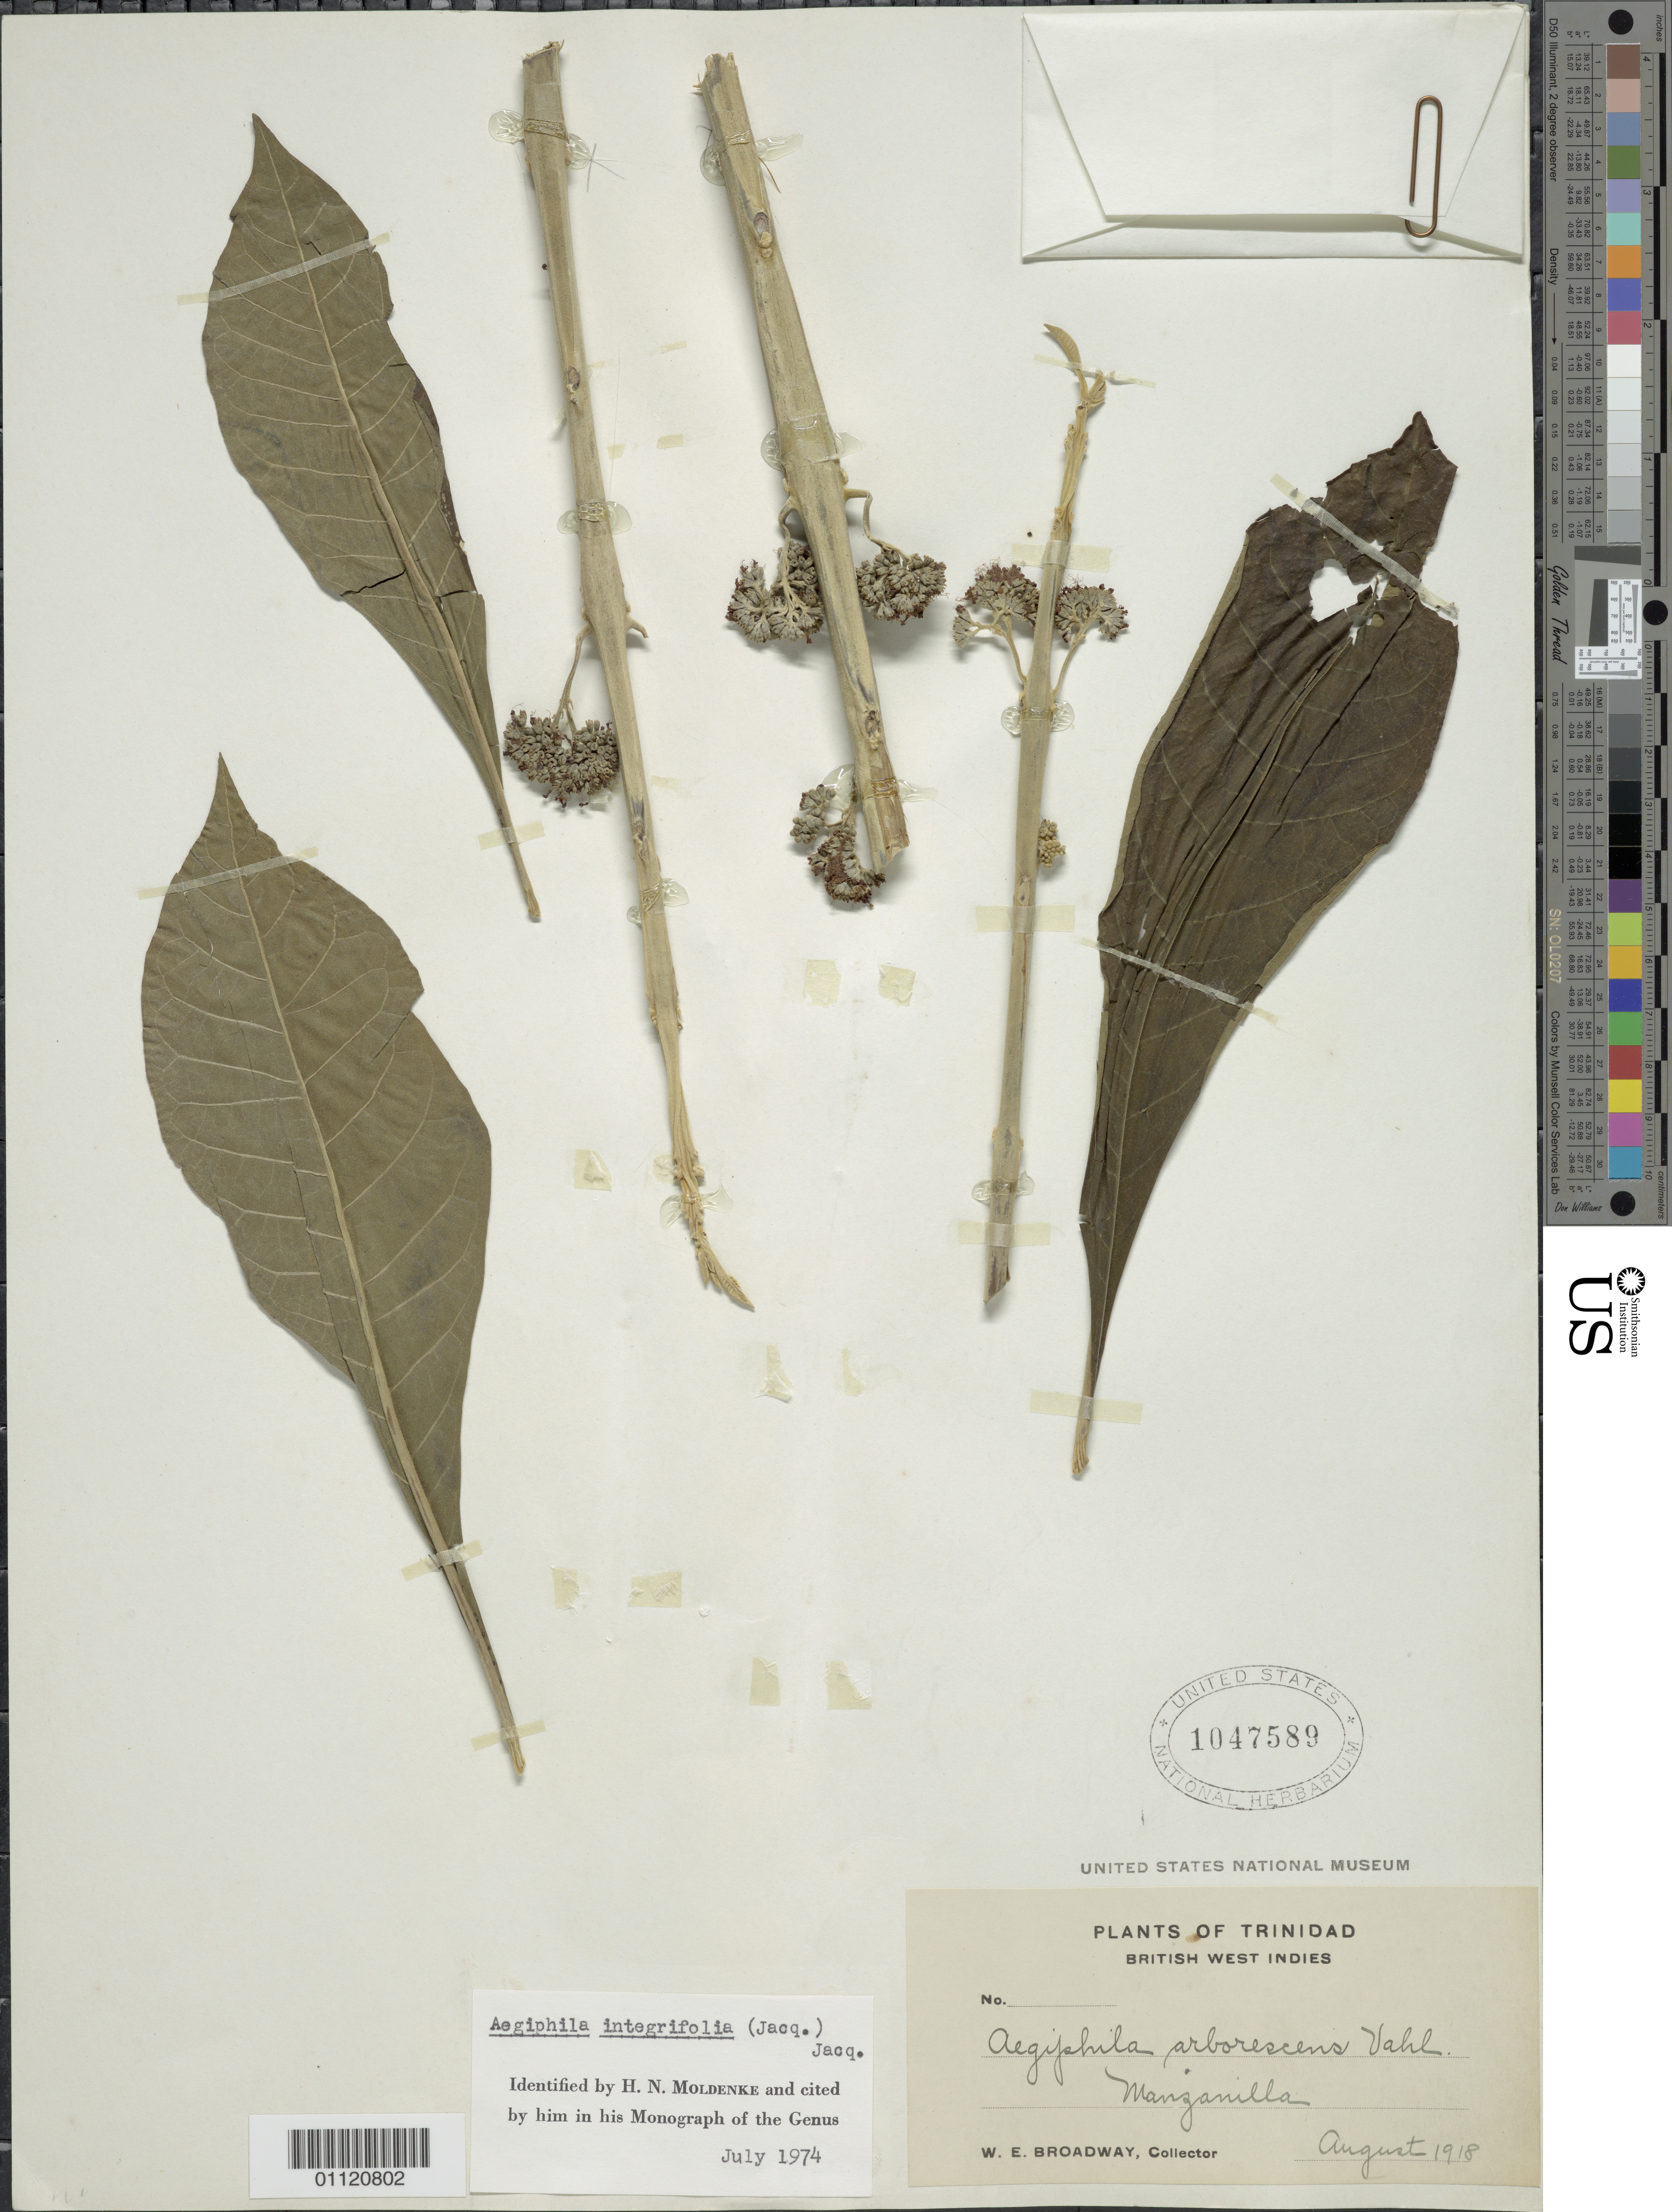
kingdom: Plantae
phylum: Tracheophyta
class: Magnoliopsida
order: Lamiales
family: Lamiaceae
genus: Aegiphila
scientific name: Aegiphila integrifolia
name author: (Jacq.) B.D. Jacks.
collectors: W. E. Broadway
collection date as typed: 01 Aug 1918 to 31 Aug 1918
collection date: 1918-08-01/1918-08-31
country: Trinidad and Tobago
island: Trinidad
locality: Manzanilla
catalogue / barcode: US 1047589